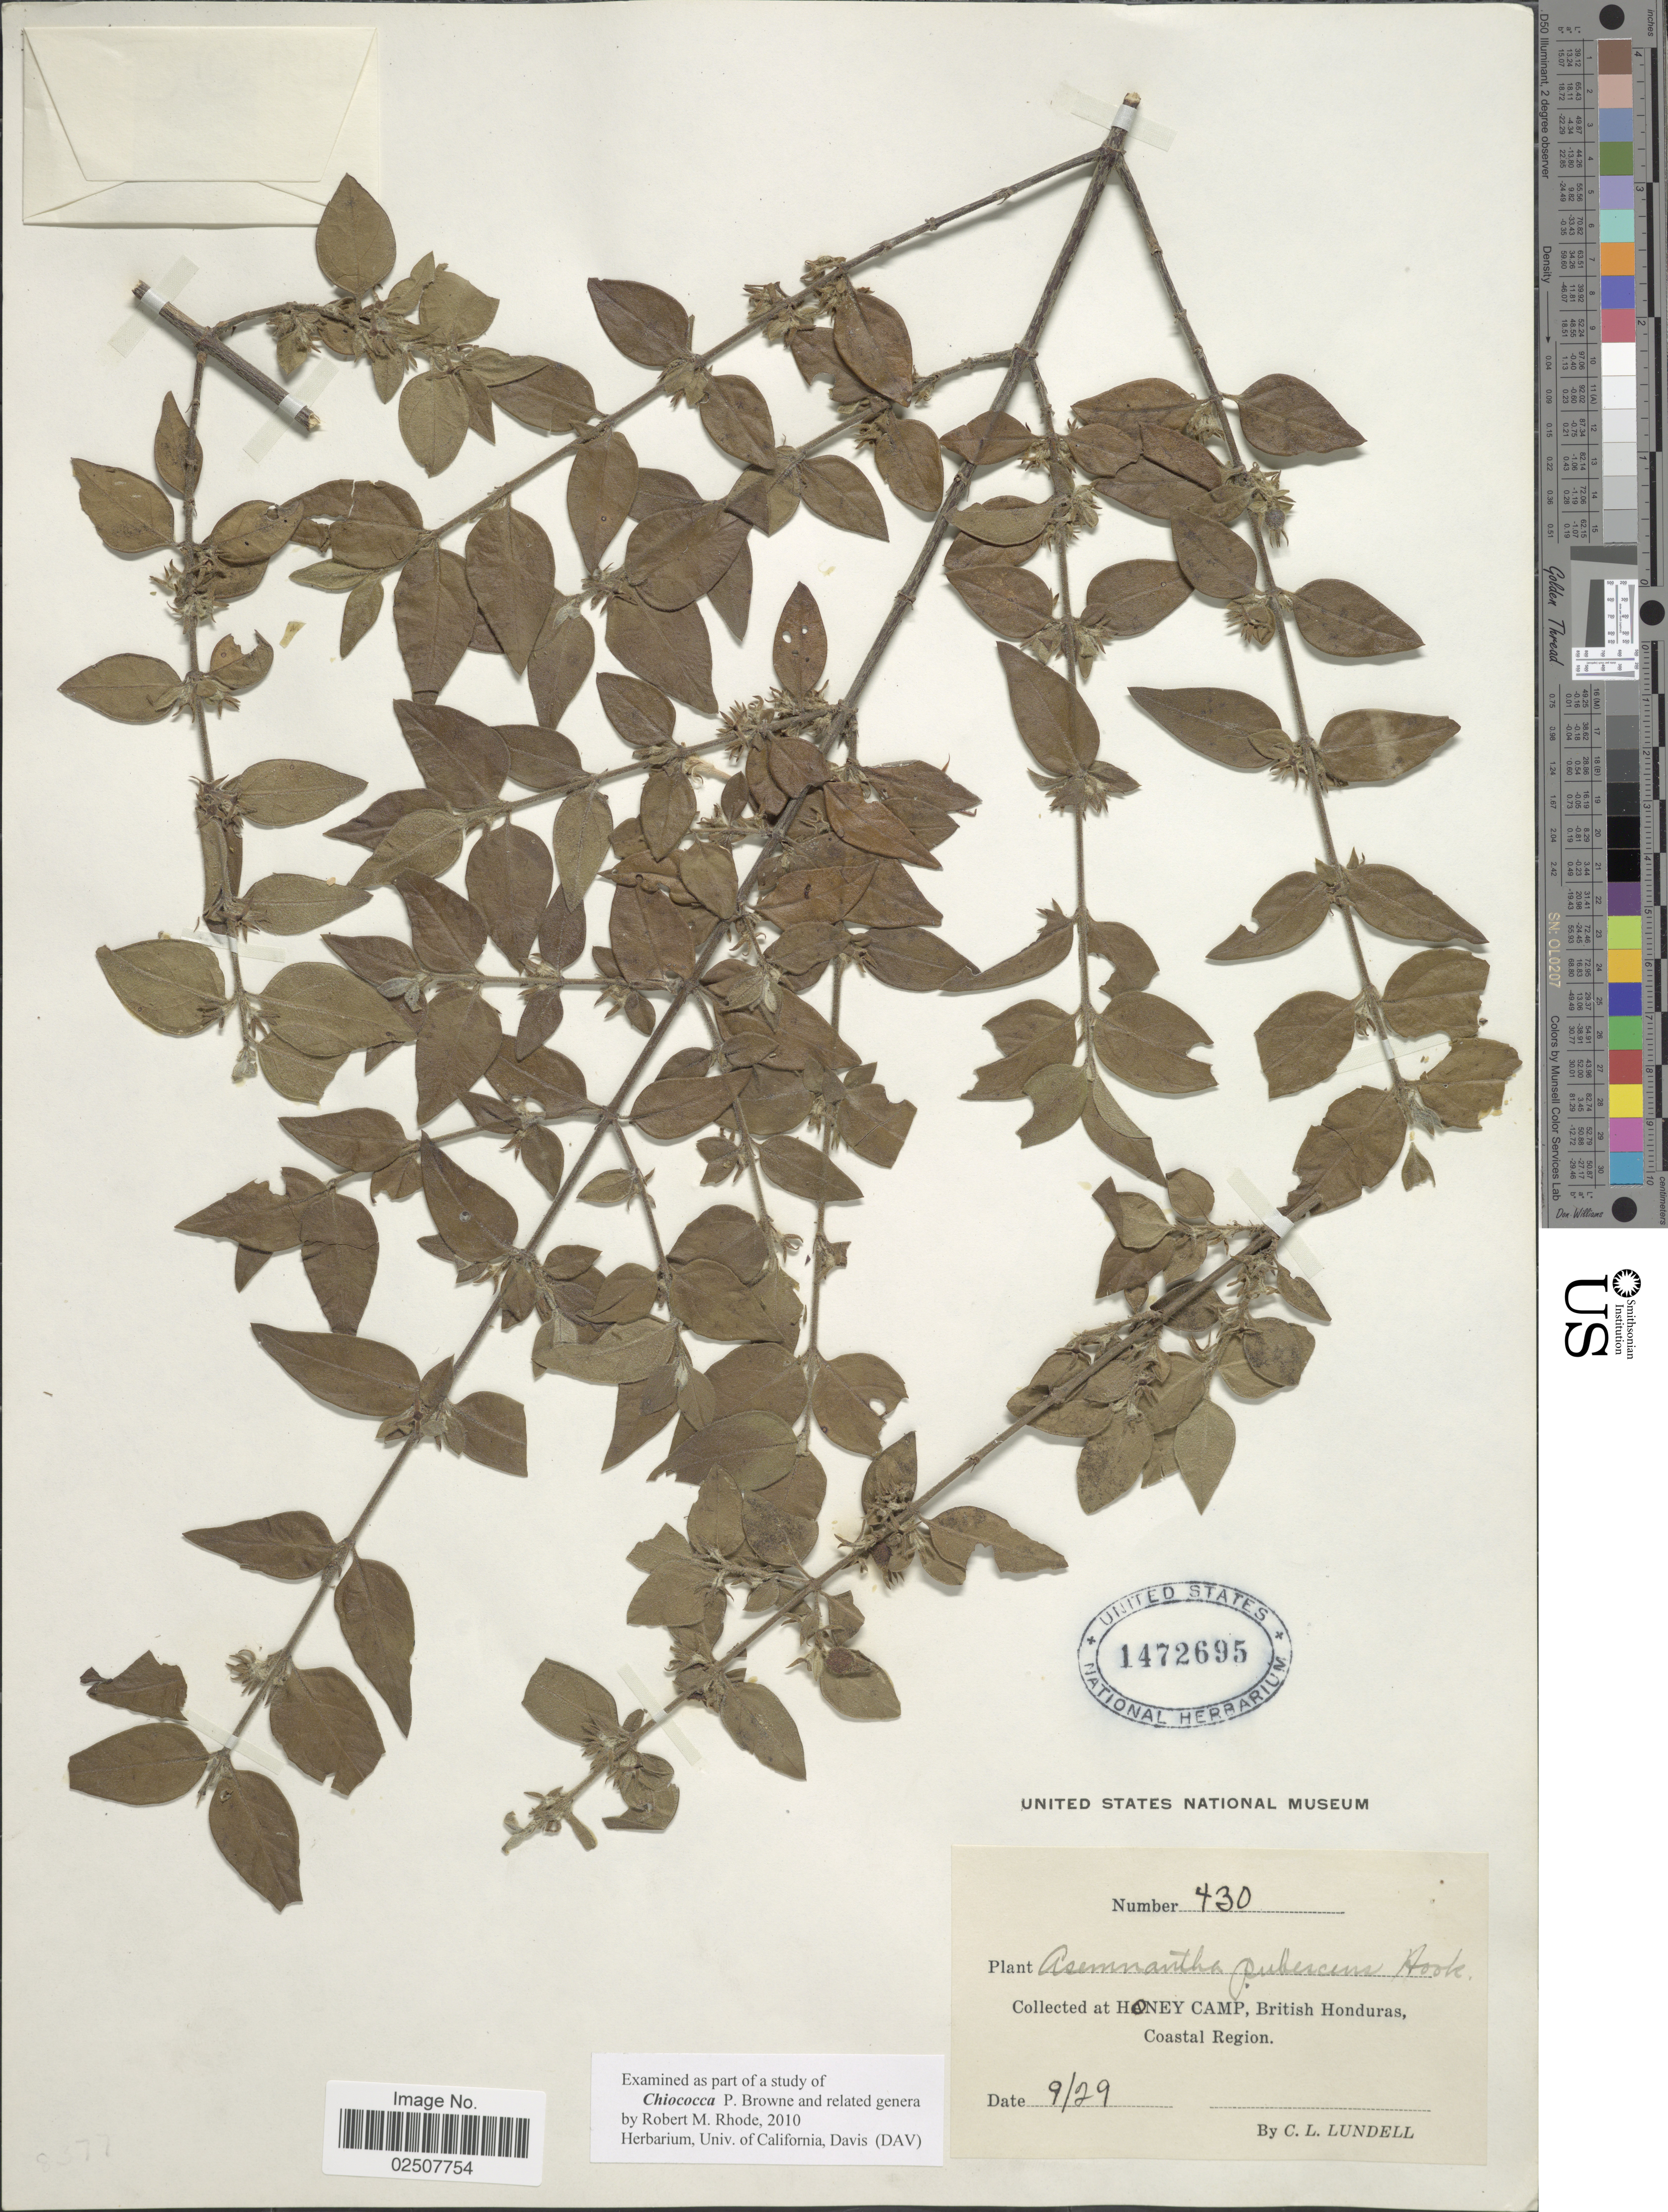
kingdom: Plantae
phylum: Tracheophyta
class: Magnoliopsida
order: Gentianales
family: Rubiaceae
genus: Asemnantha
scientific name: Asemnantha pubescens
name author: Hook. f.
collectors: C. L. Lundell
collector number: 430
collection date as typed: Transcribed d/m/y: /9/29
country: Belize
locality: Honey Camp, British Honduras, Coastal Region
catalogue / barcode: US 1472695